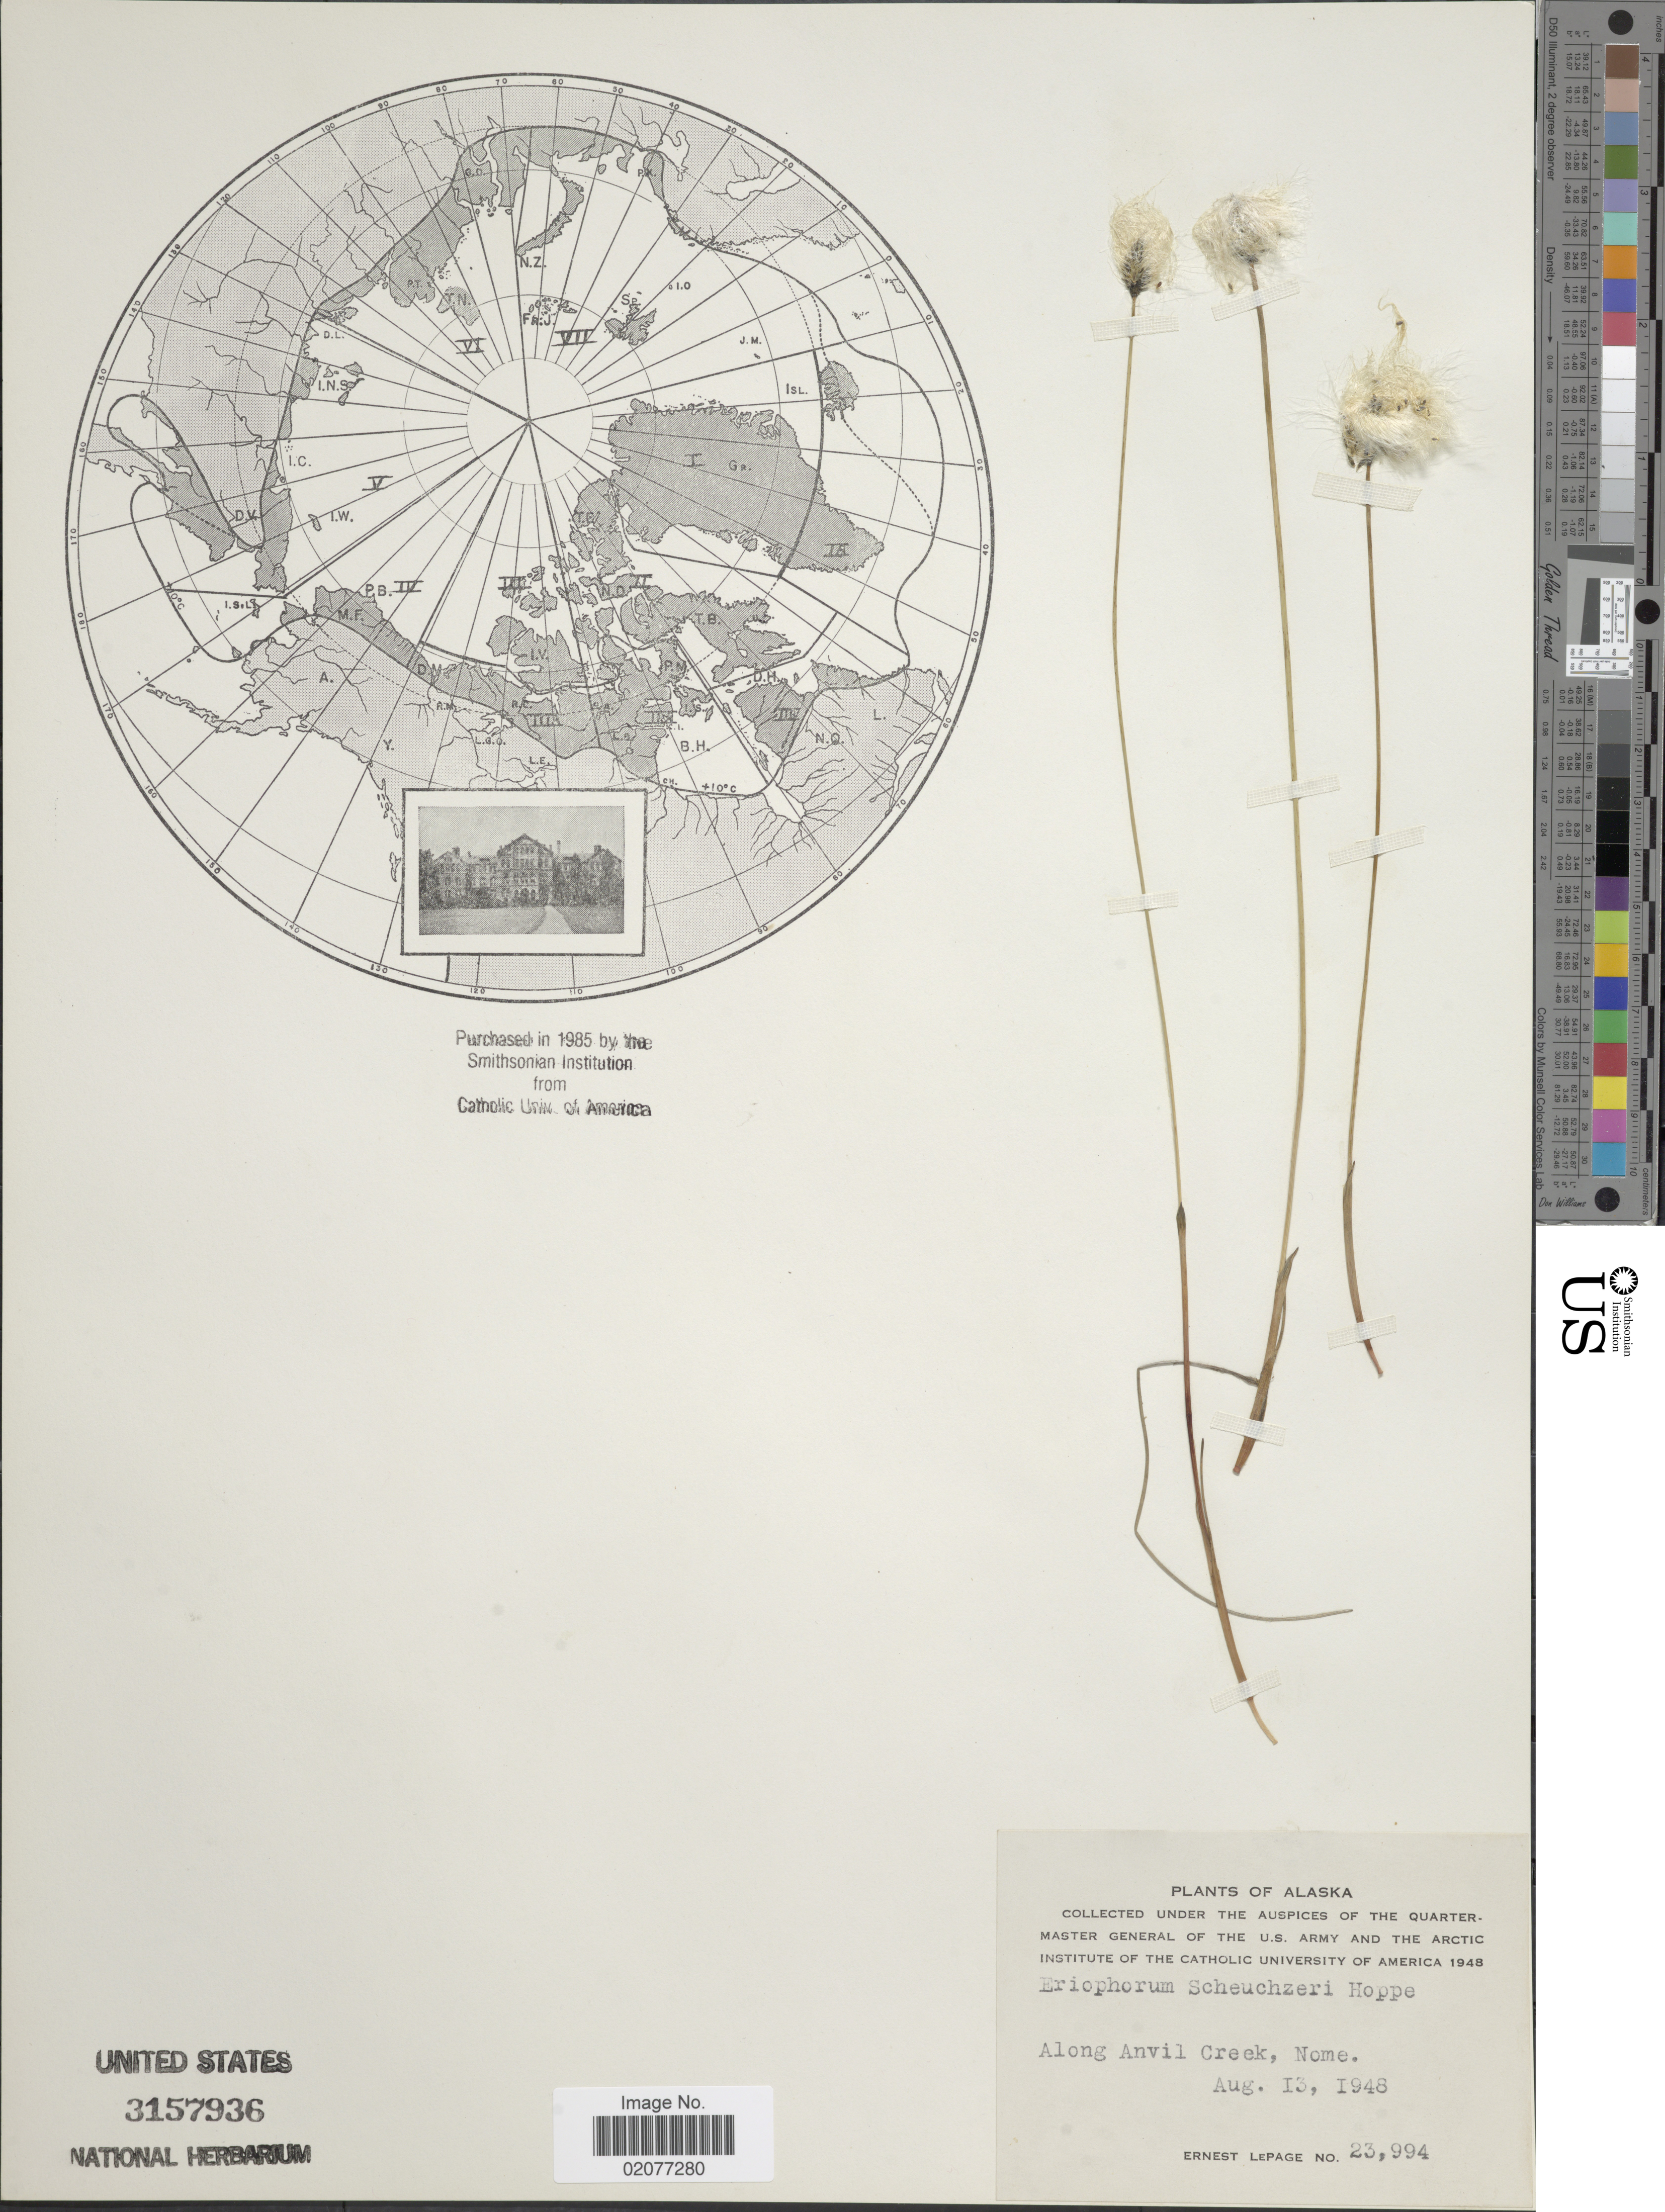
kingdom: Plantae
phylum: Tracheophyta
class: Liliopsida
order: Poales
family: Cyperaceae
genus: Eriophorum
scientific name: Eriophorum scheuchzeri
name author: Hoppe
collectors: E. Lepage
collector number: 23994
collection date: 1948-08-13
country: United States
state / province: Alaska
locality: Along Anvil Creek, Nome.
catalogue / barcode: US 3157936